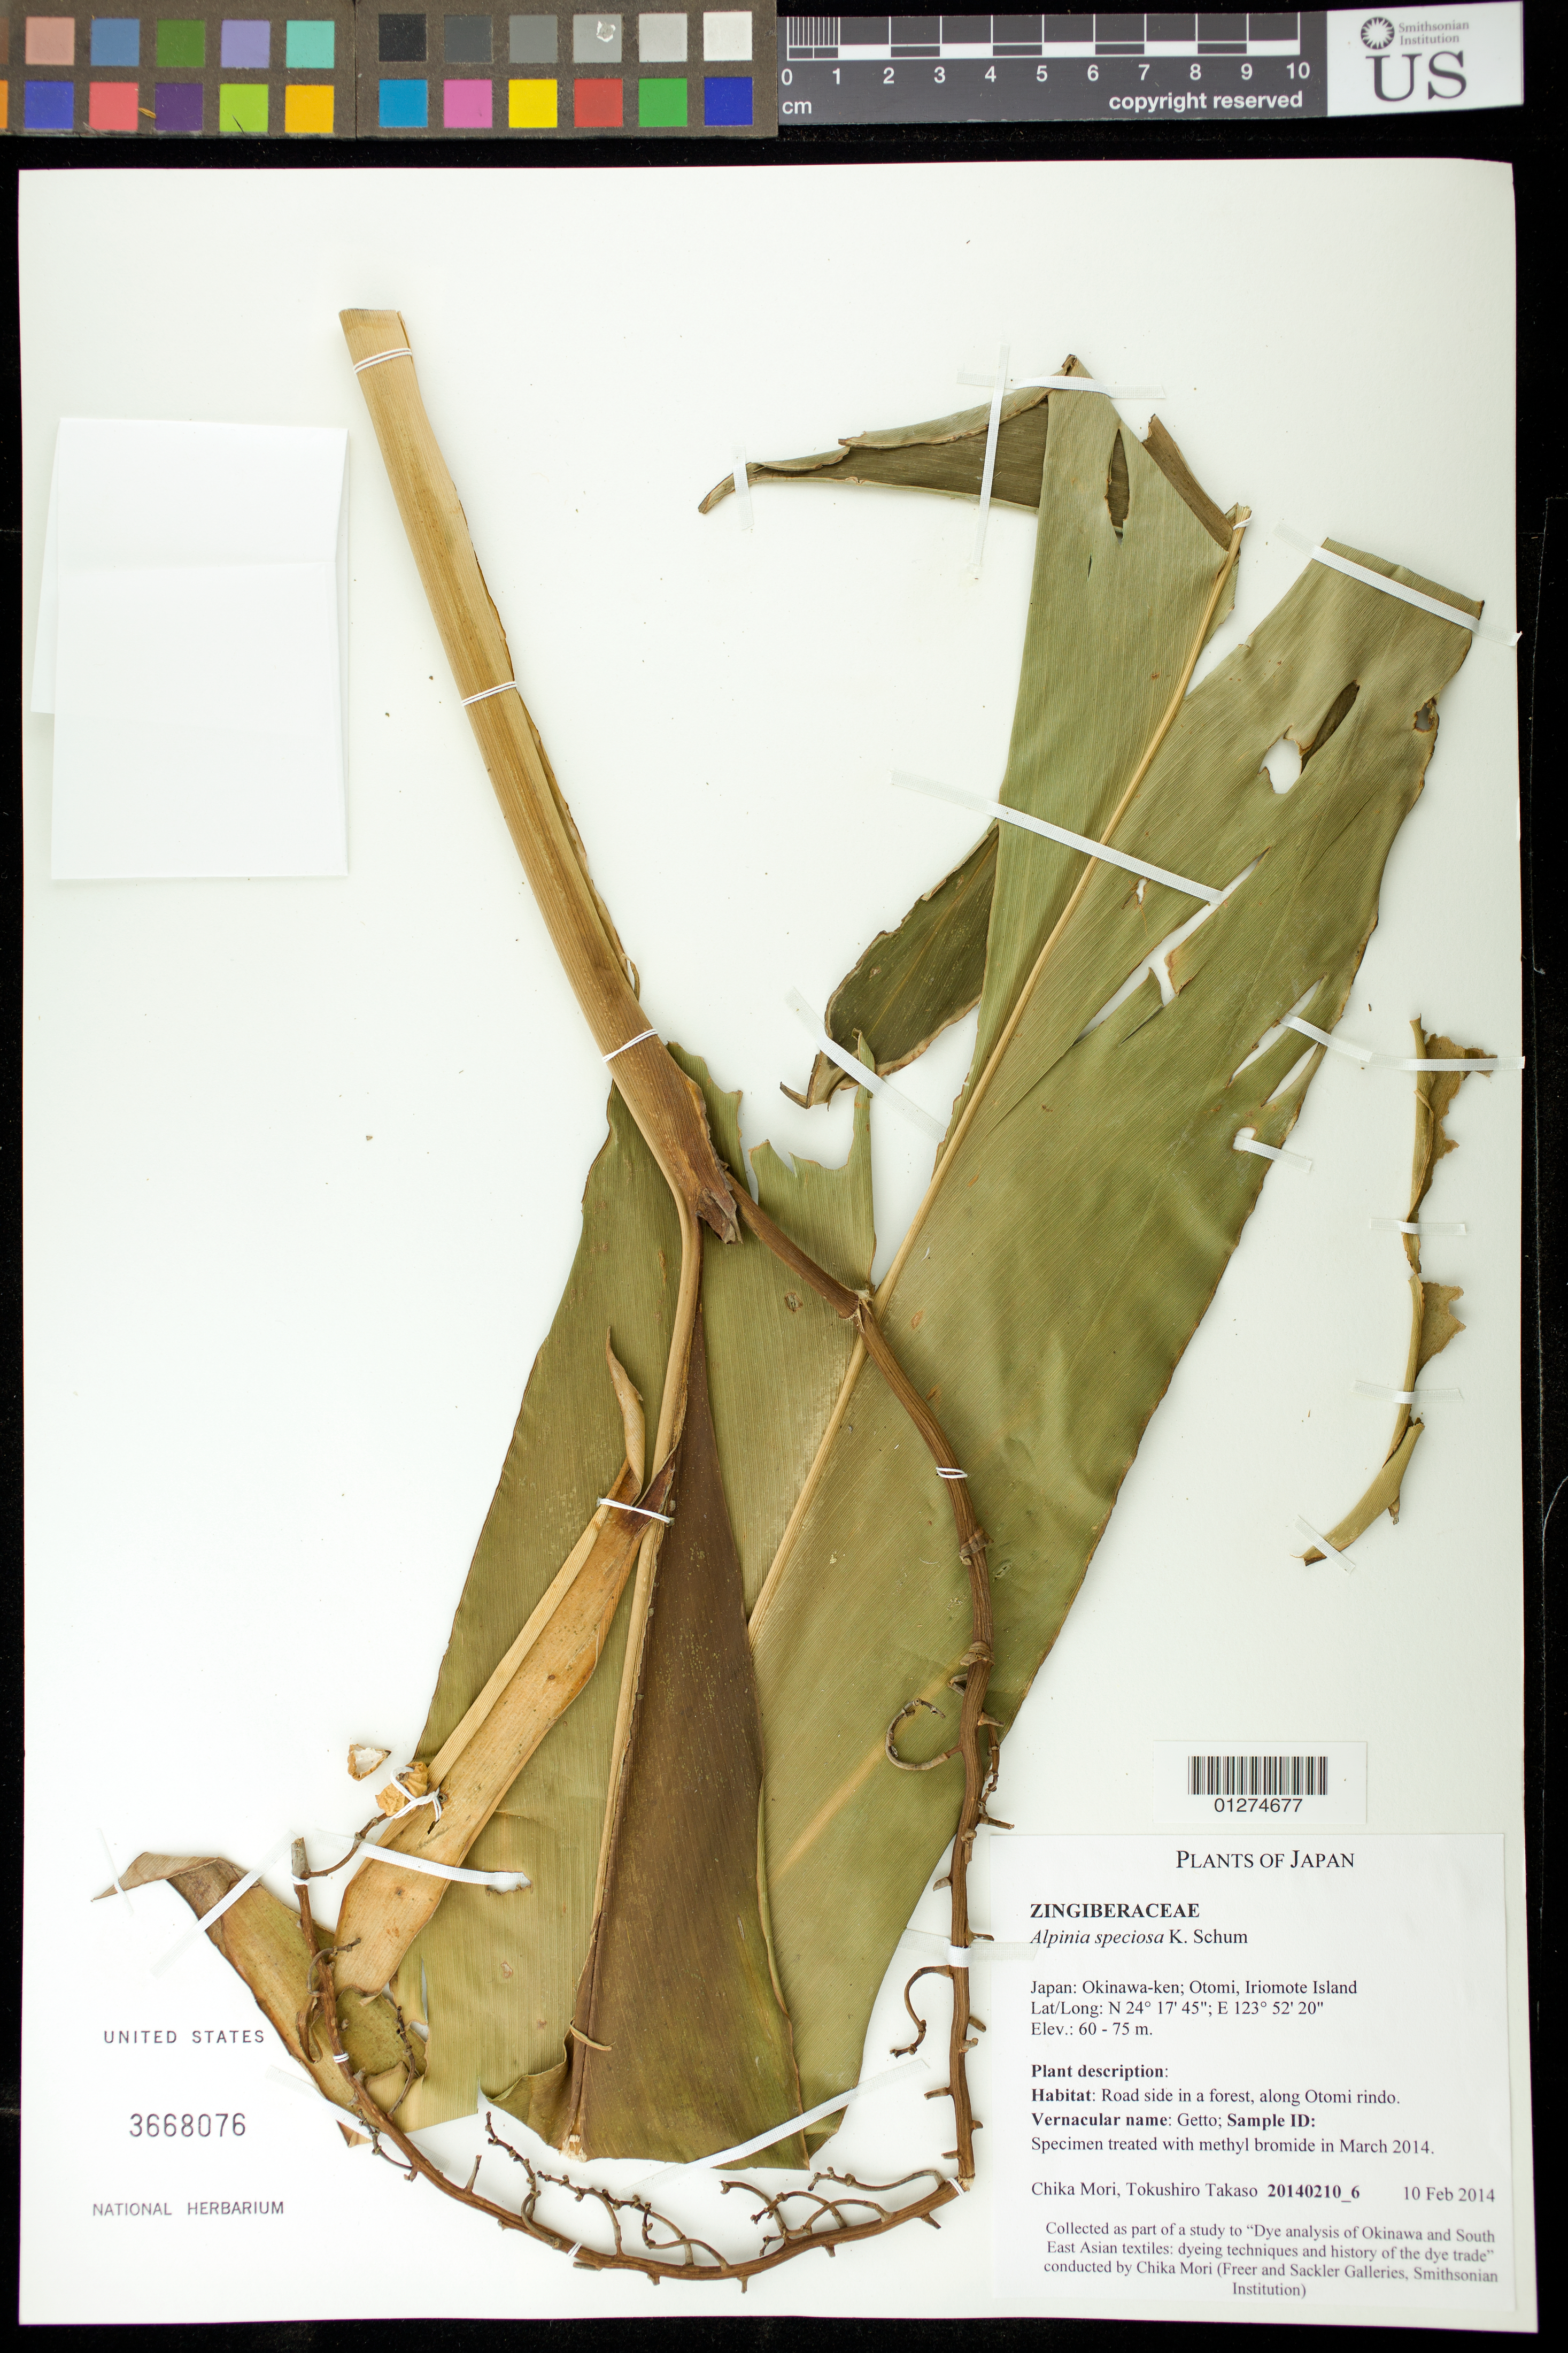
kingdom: Plantae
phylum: Tracheophyta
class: Liliopsida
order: Zingiberales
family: Zingiberaceae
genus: Alpinia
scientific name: Alpinia zerumbet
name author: (Pers.) B.L. Burtt & R.M. Sm.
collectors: C. Mori & T. Takaso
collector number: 20140210_6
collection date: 2014-02-10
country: Japan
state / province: Okinawa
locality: Okinawa-ken; Otomi, Iriomote Island.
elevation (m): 60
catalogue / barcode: US 3668076